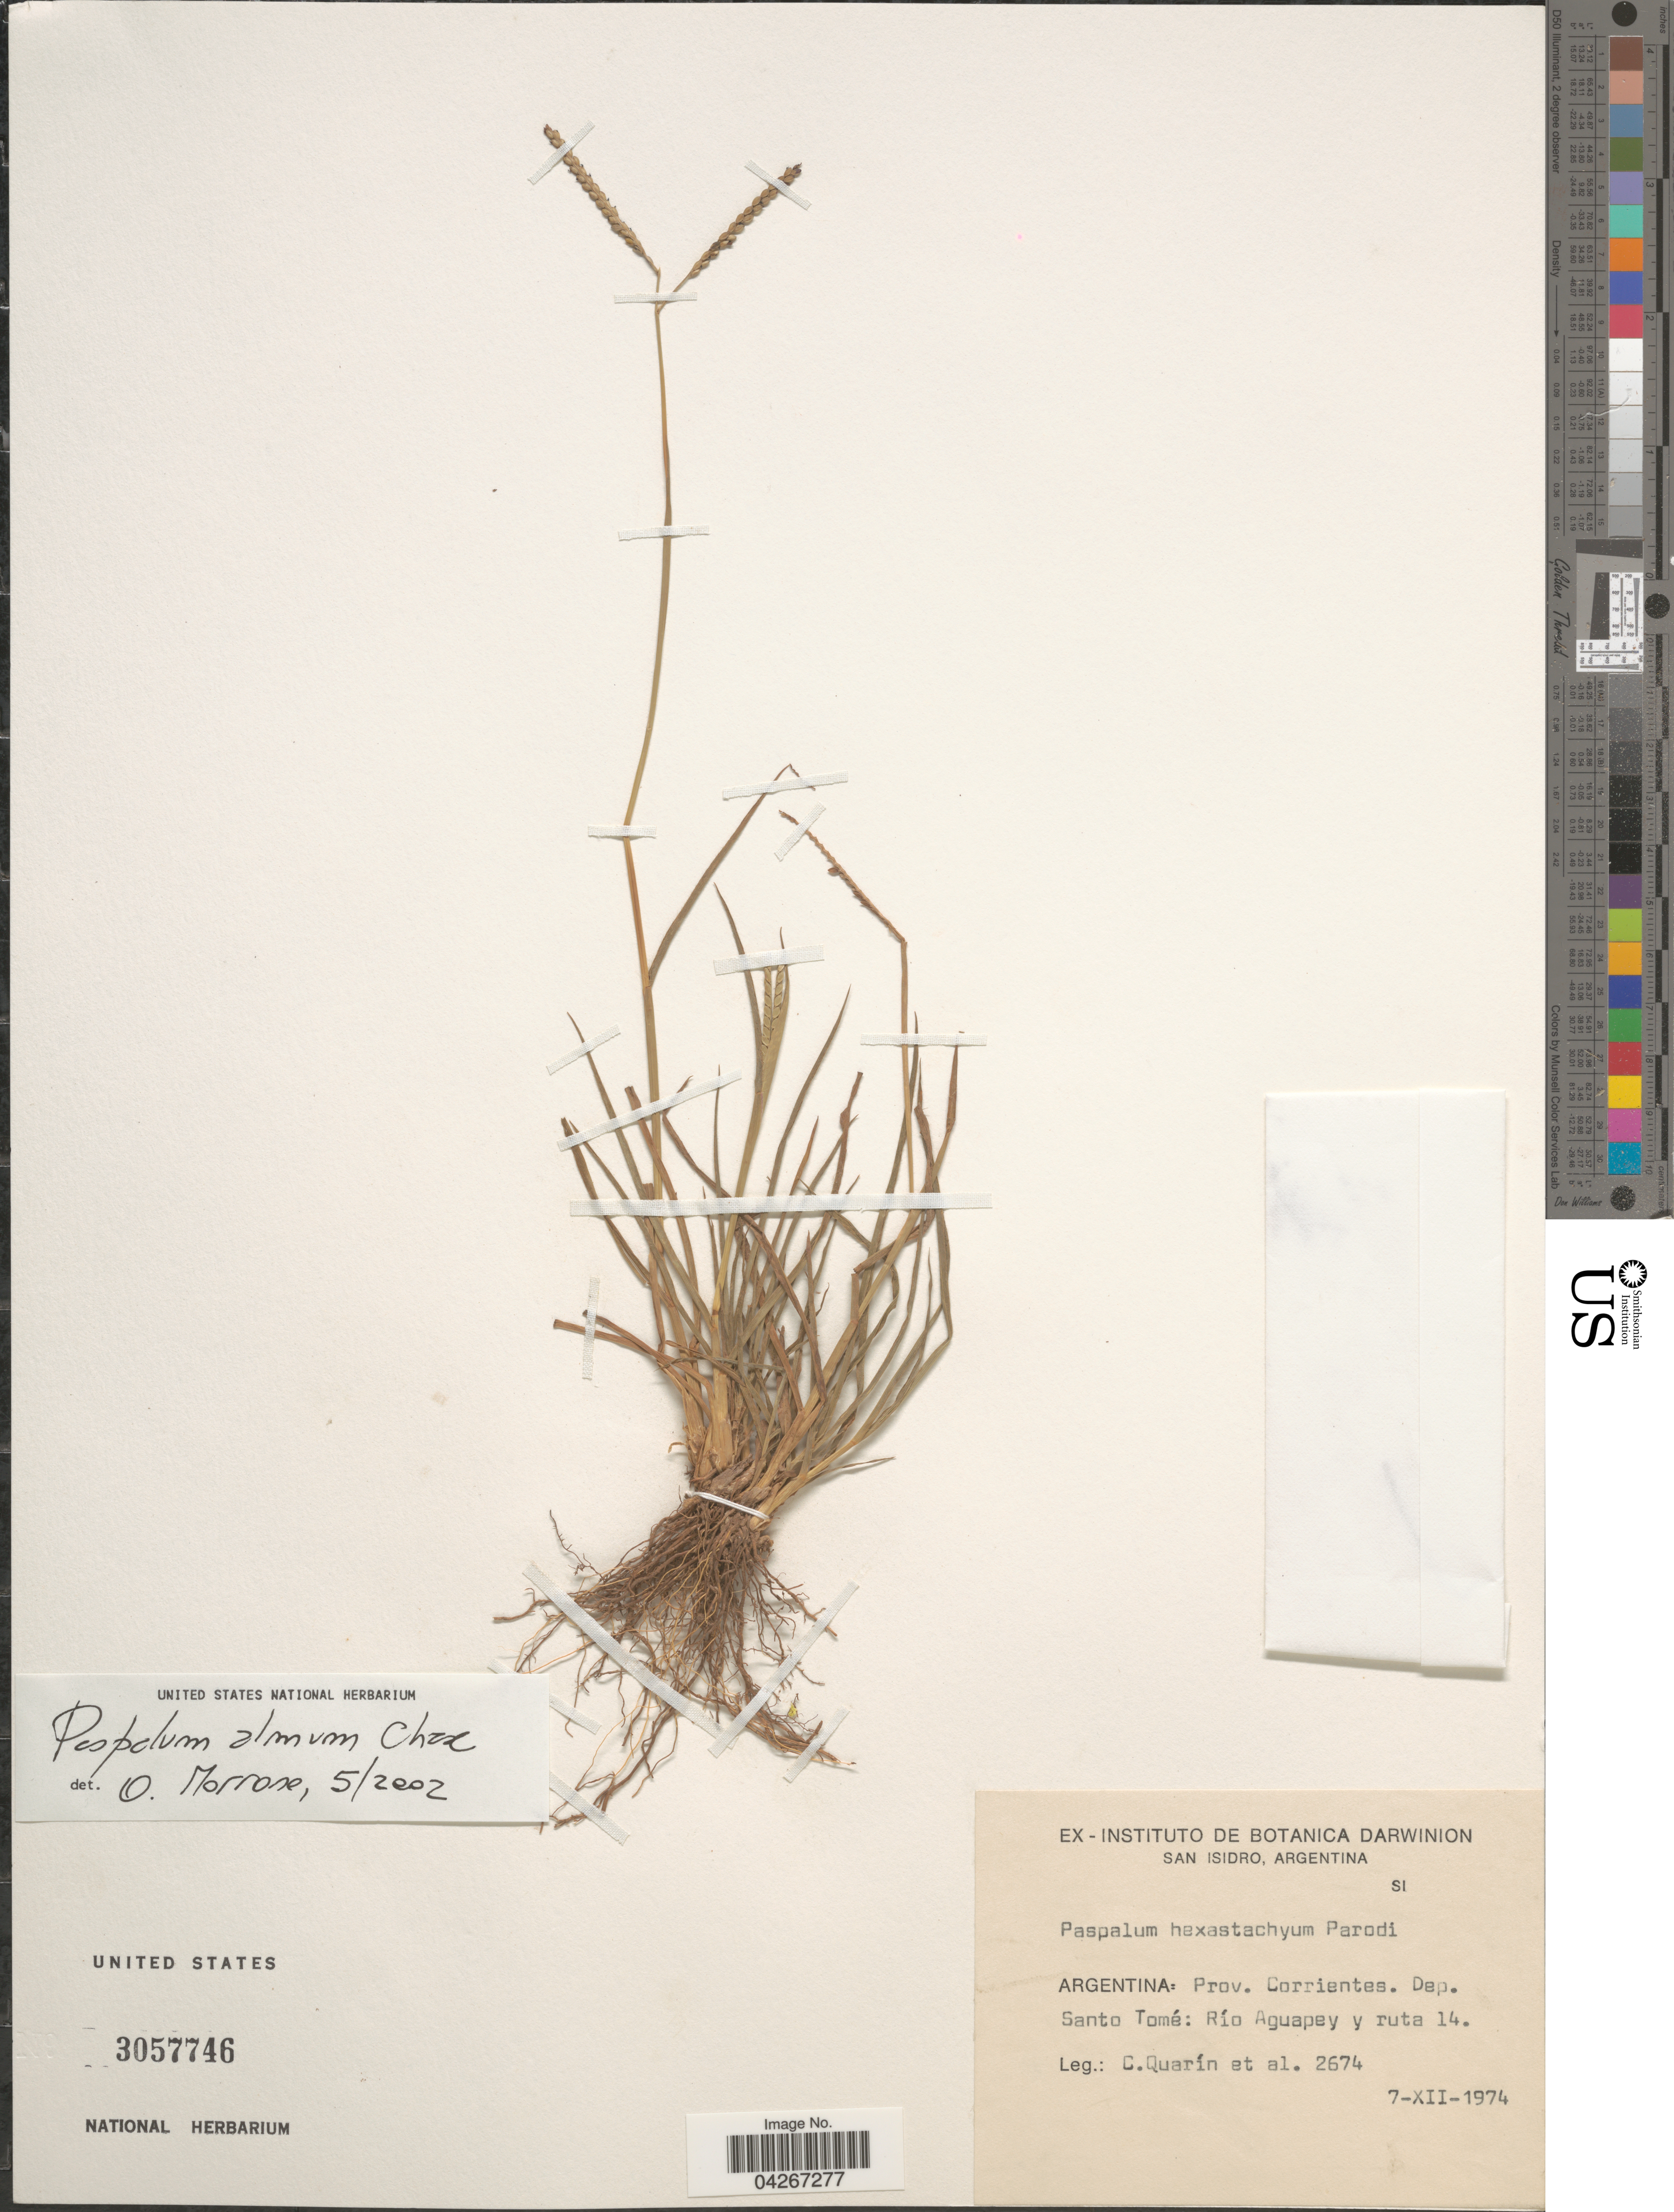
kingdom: Plantae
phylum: Tracheophyta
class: Liliopsida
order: Poales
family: Poaceae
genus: Paspalum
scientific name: Paspalum almum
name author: Chase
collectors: C. Quarín & et al.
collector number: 2674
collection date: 1974-12-07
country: Argentina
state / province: Corrientes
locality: Dep. Santo Tomé: Río Aguape y ruta 14.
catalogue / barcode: US 3057746